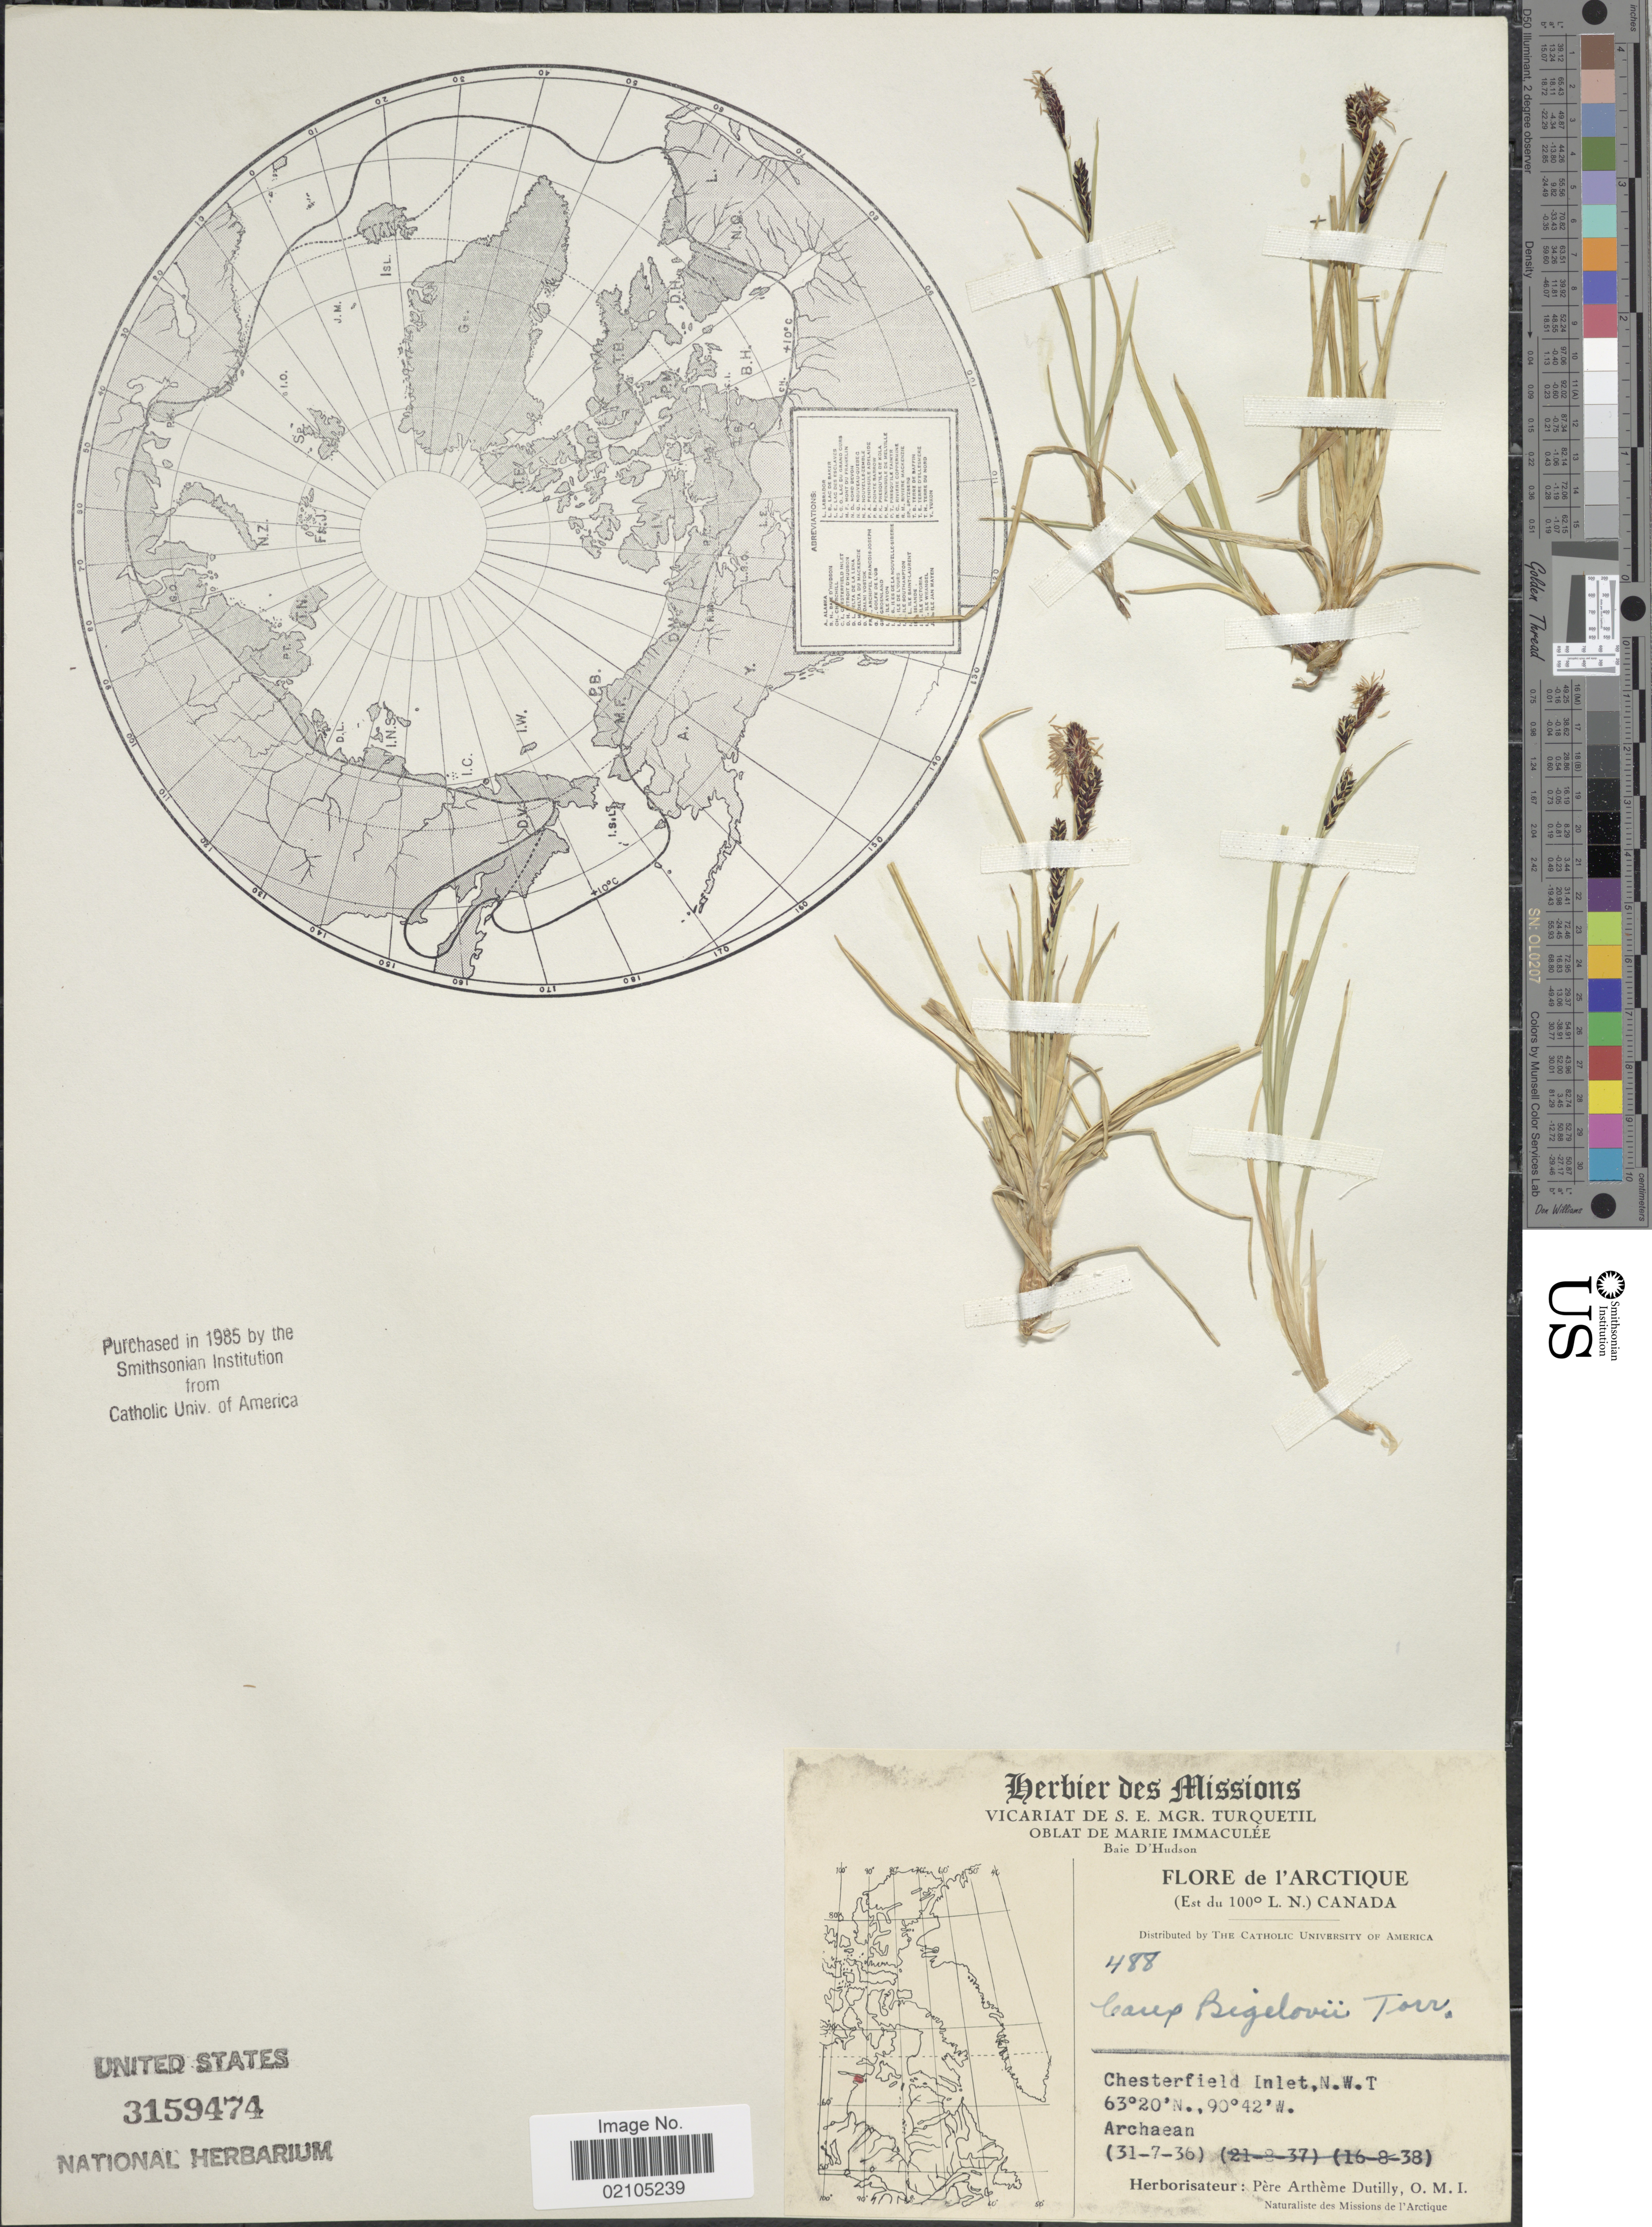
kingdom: Plantae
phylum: Tracheophyta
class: Liliopsida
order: Poales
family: Cyperaceae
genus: Carex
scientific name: Carex bigelowii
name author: Torr. ex Schwein.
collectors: A. Dutilly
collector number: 488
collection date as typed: Transcribed d/m/y: 31/7/36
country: Canada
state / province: Northwest Territories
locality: Chesterfield Inlet, N.W.T. Archaean. (east du 100º L.N.) Canada.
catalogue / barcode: US 3159474